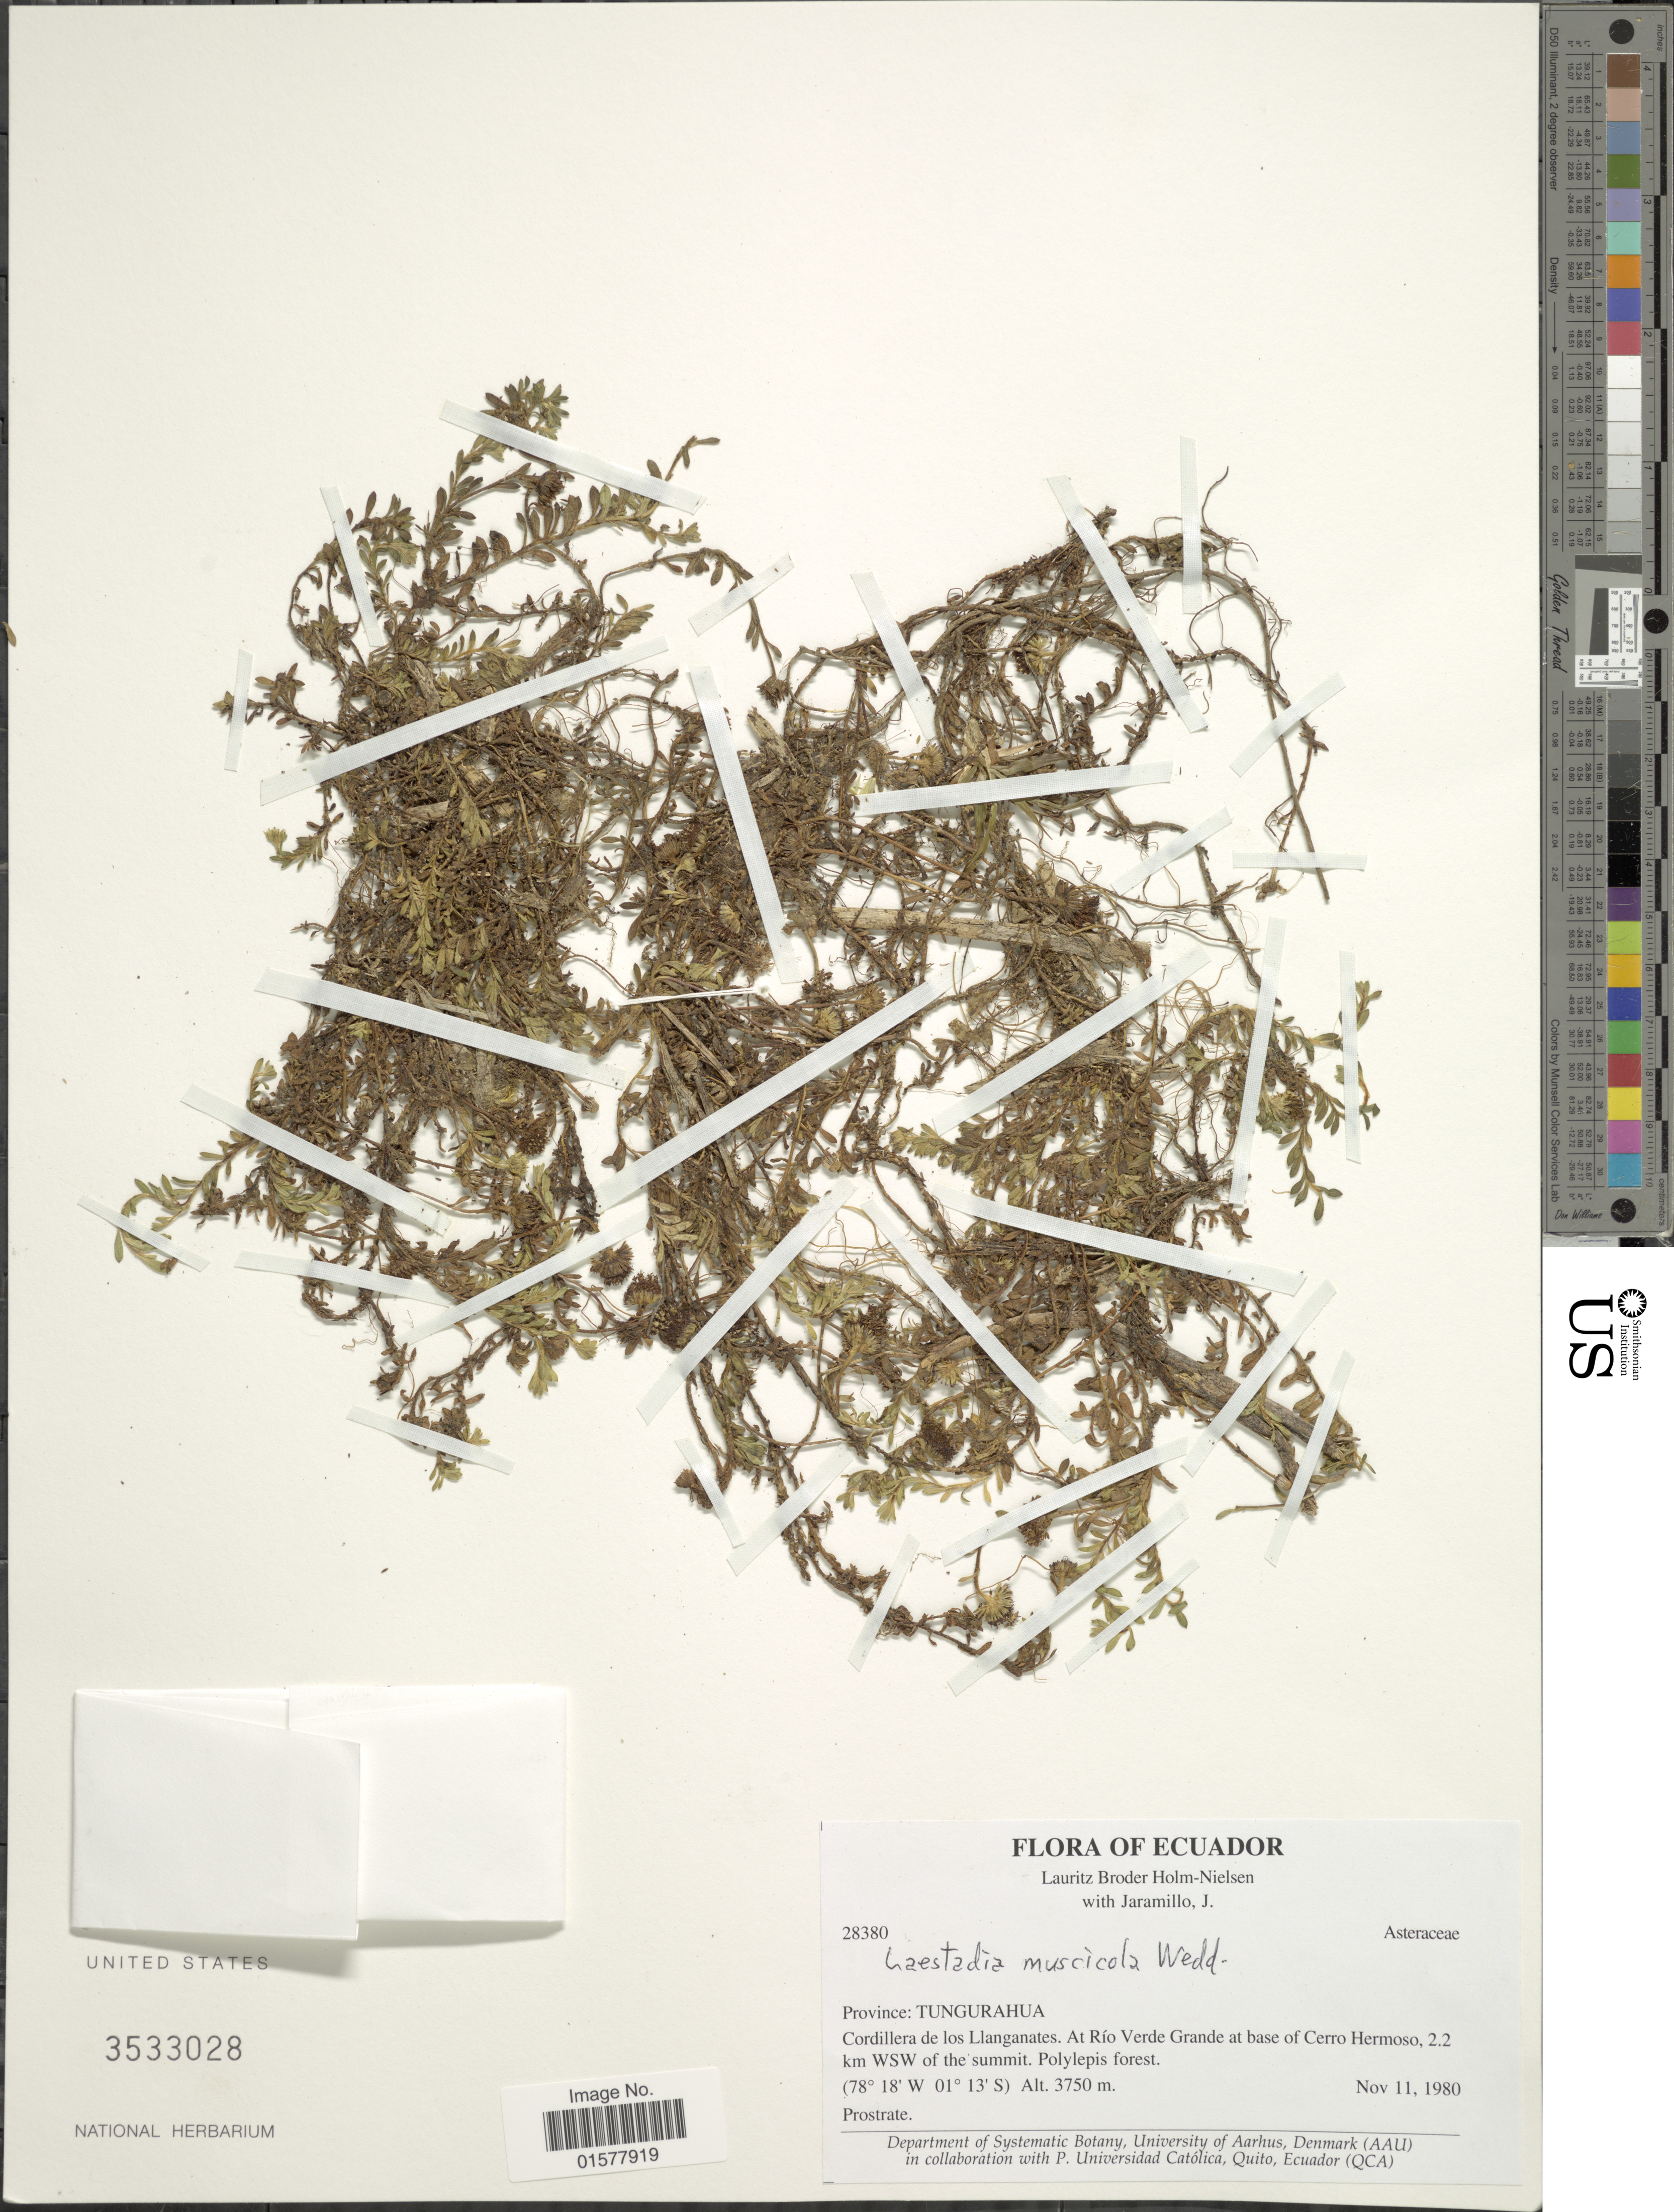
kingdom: Plantae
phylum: Tracheophyta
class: Magnoliopsida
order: Asterales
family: Asteraceae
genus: Laestadia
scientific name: Laestadia muscicola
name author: Wedd.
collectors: L. B. Holm-Nielsen & J. Jaramillo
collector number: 28380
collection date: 1980-11-11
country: Ecuador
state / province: Tungurahua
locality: Province: Tungurahua, Cordilleta de los Llanganates, At Rio Verde Grande at base of Cerro Hermoso, 2.2 km WSW of the summit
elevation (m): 3750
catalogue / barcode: US 3533028